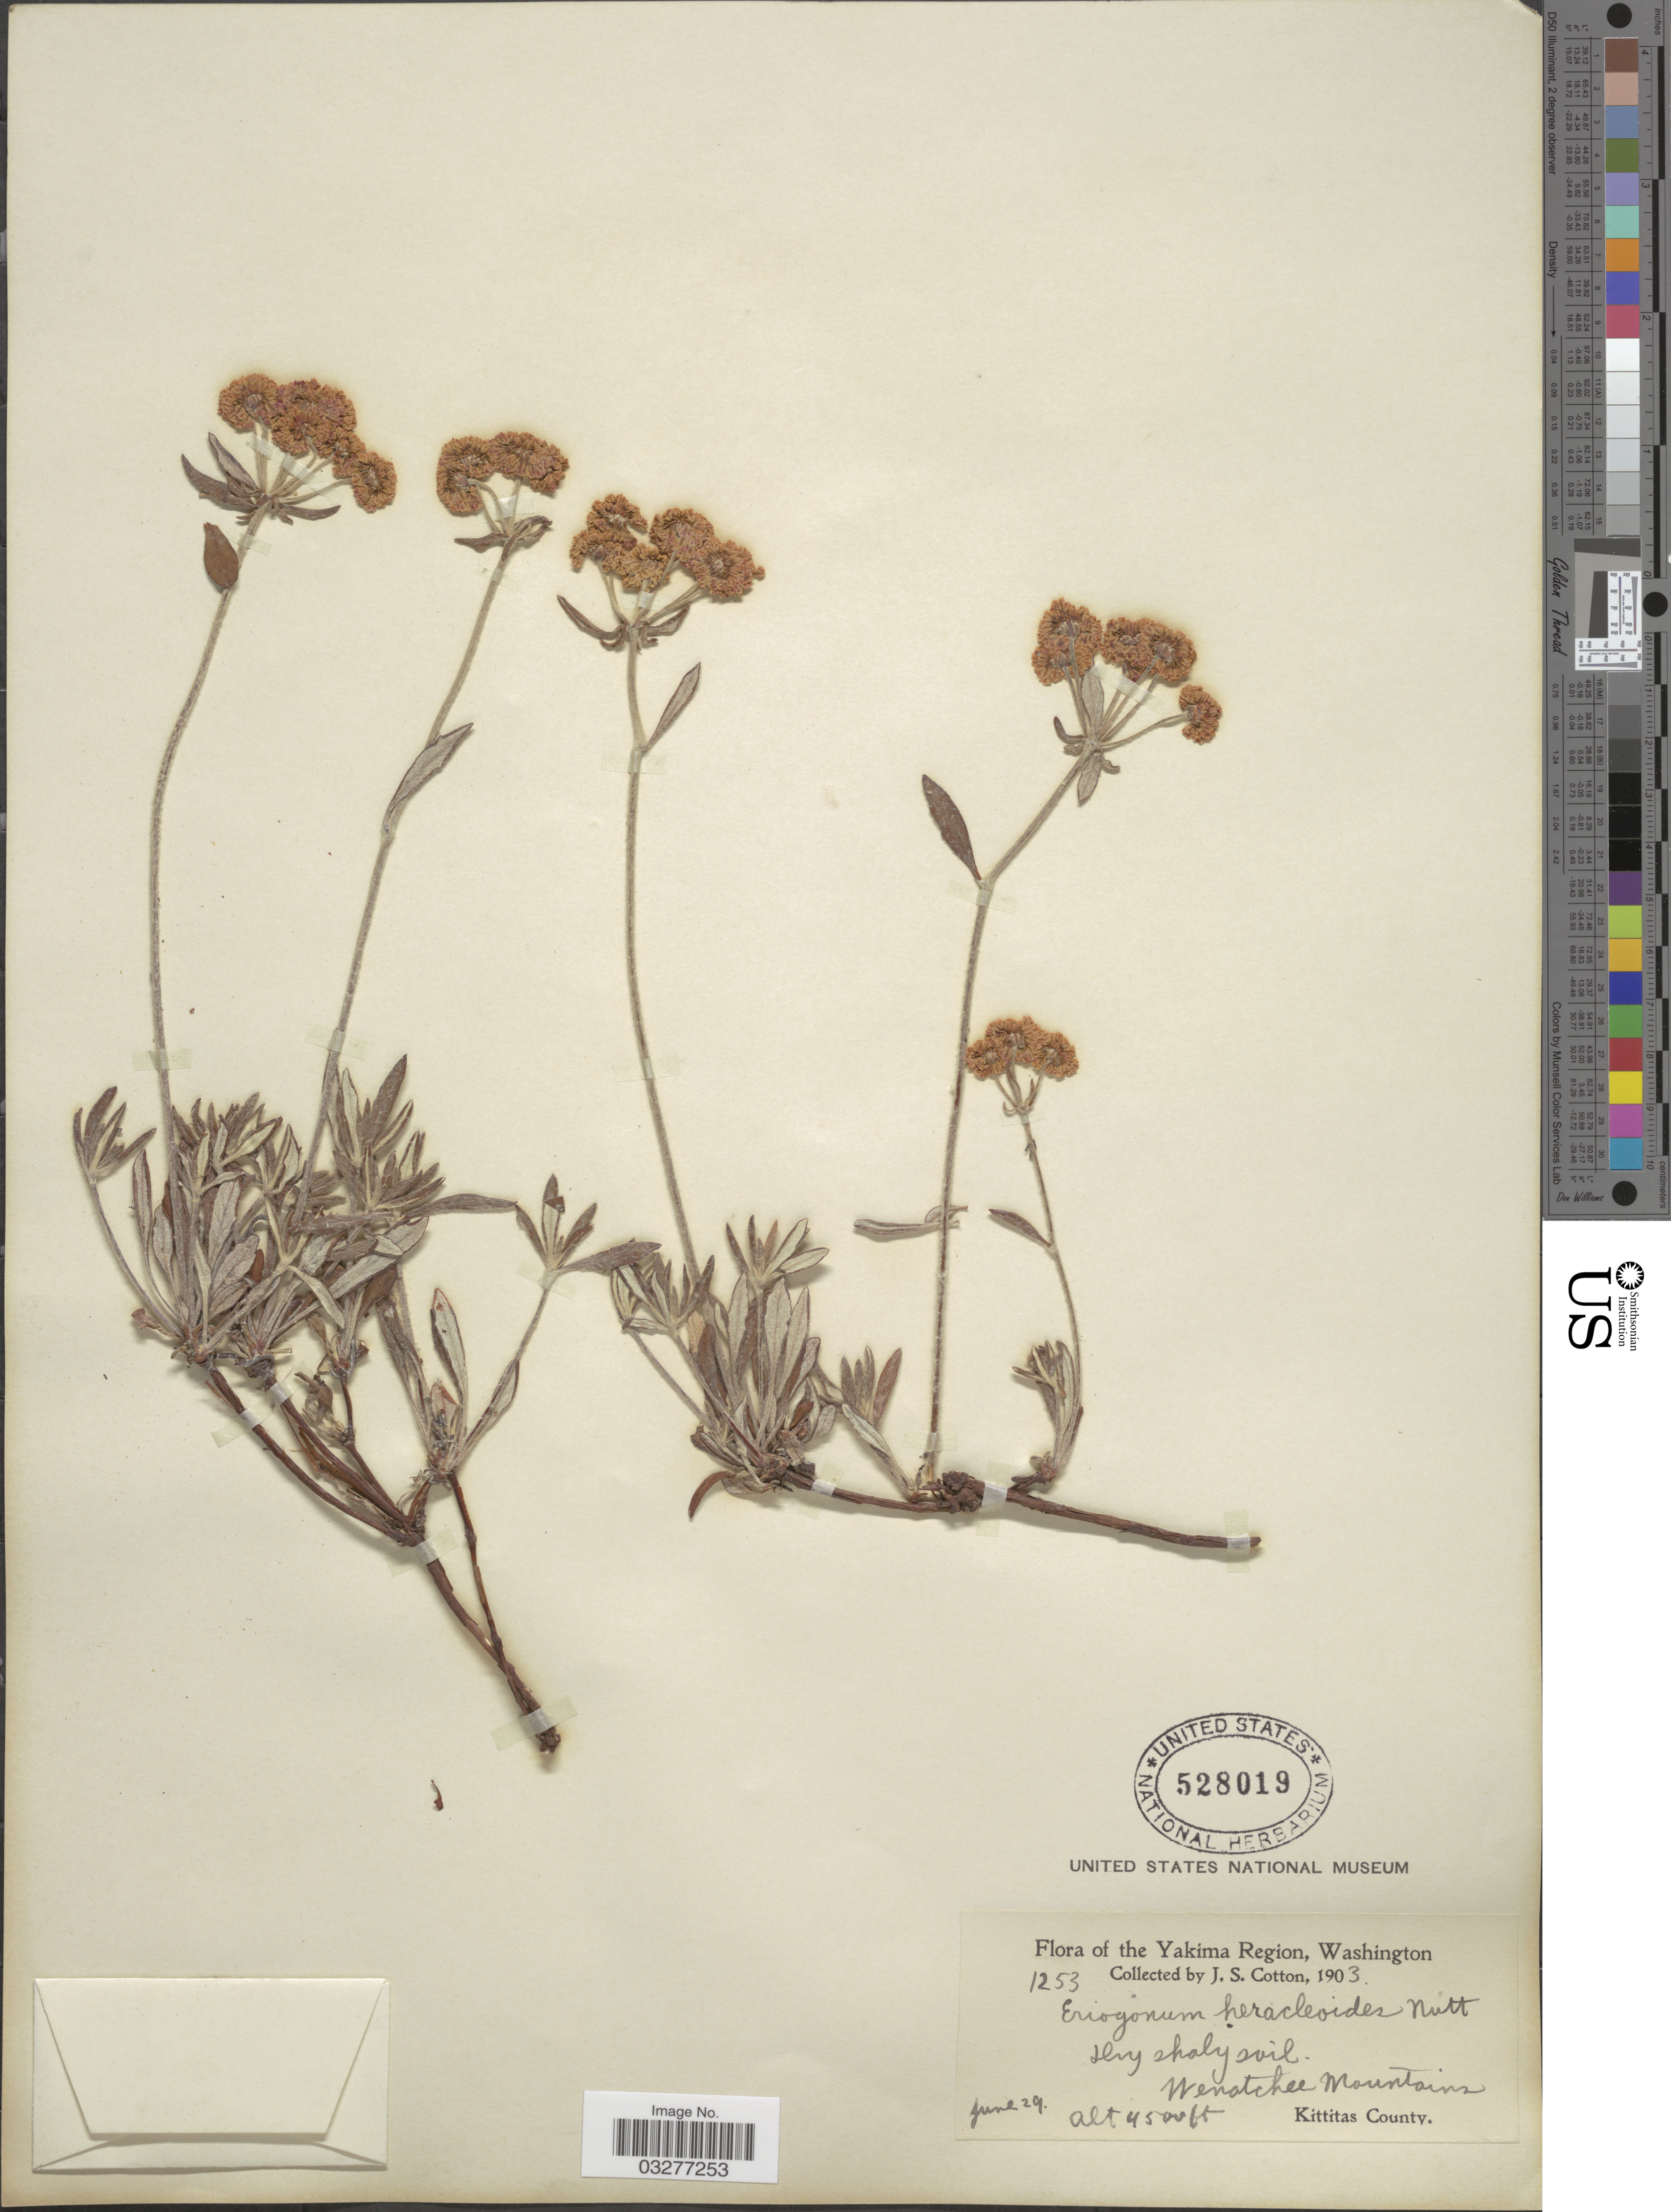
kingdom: Plantae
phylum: Tracheophyta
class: Magnoliopsida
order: Caryophyllales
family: Polygonaceae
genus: Eriogonum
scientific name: Eriogonum heracleoides var. angustifolium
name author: (Nutt.) Torr. & A. Gray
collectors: J. S. Cotton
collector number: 1253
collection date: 1903-06-29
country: United States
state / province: Washington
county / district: Kittitas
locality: The Yakima Region. Wenatchee Mountains. Kittitas County.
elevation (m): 1372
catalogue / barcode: US 528019